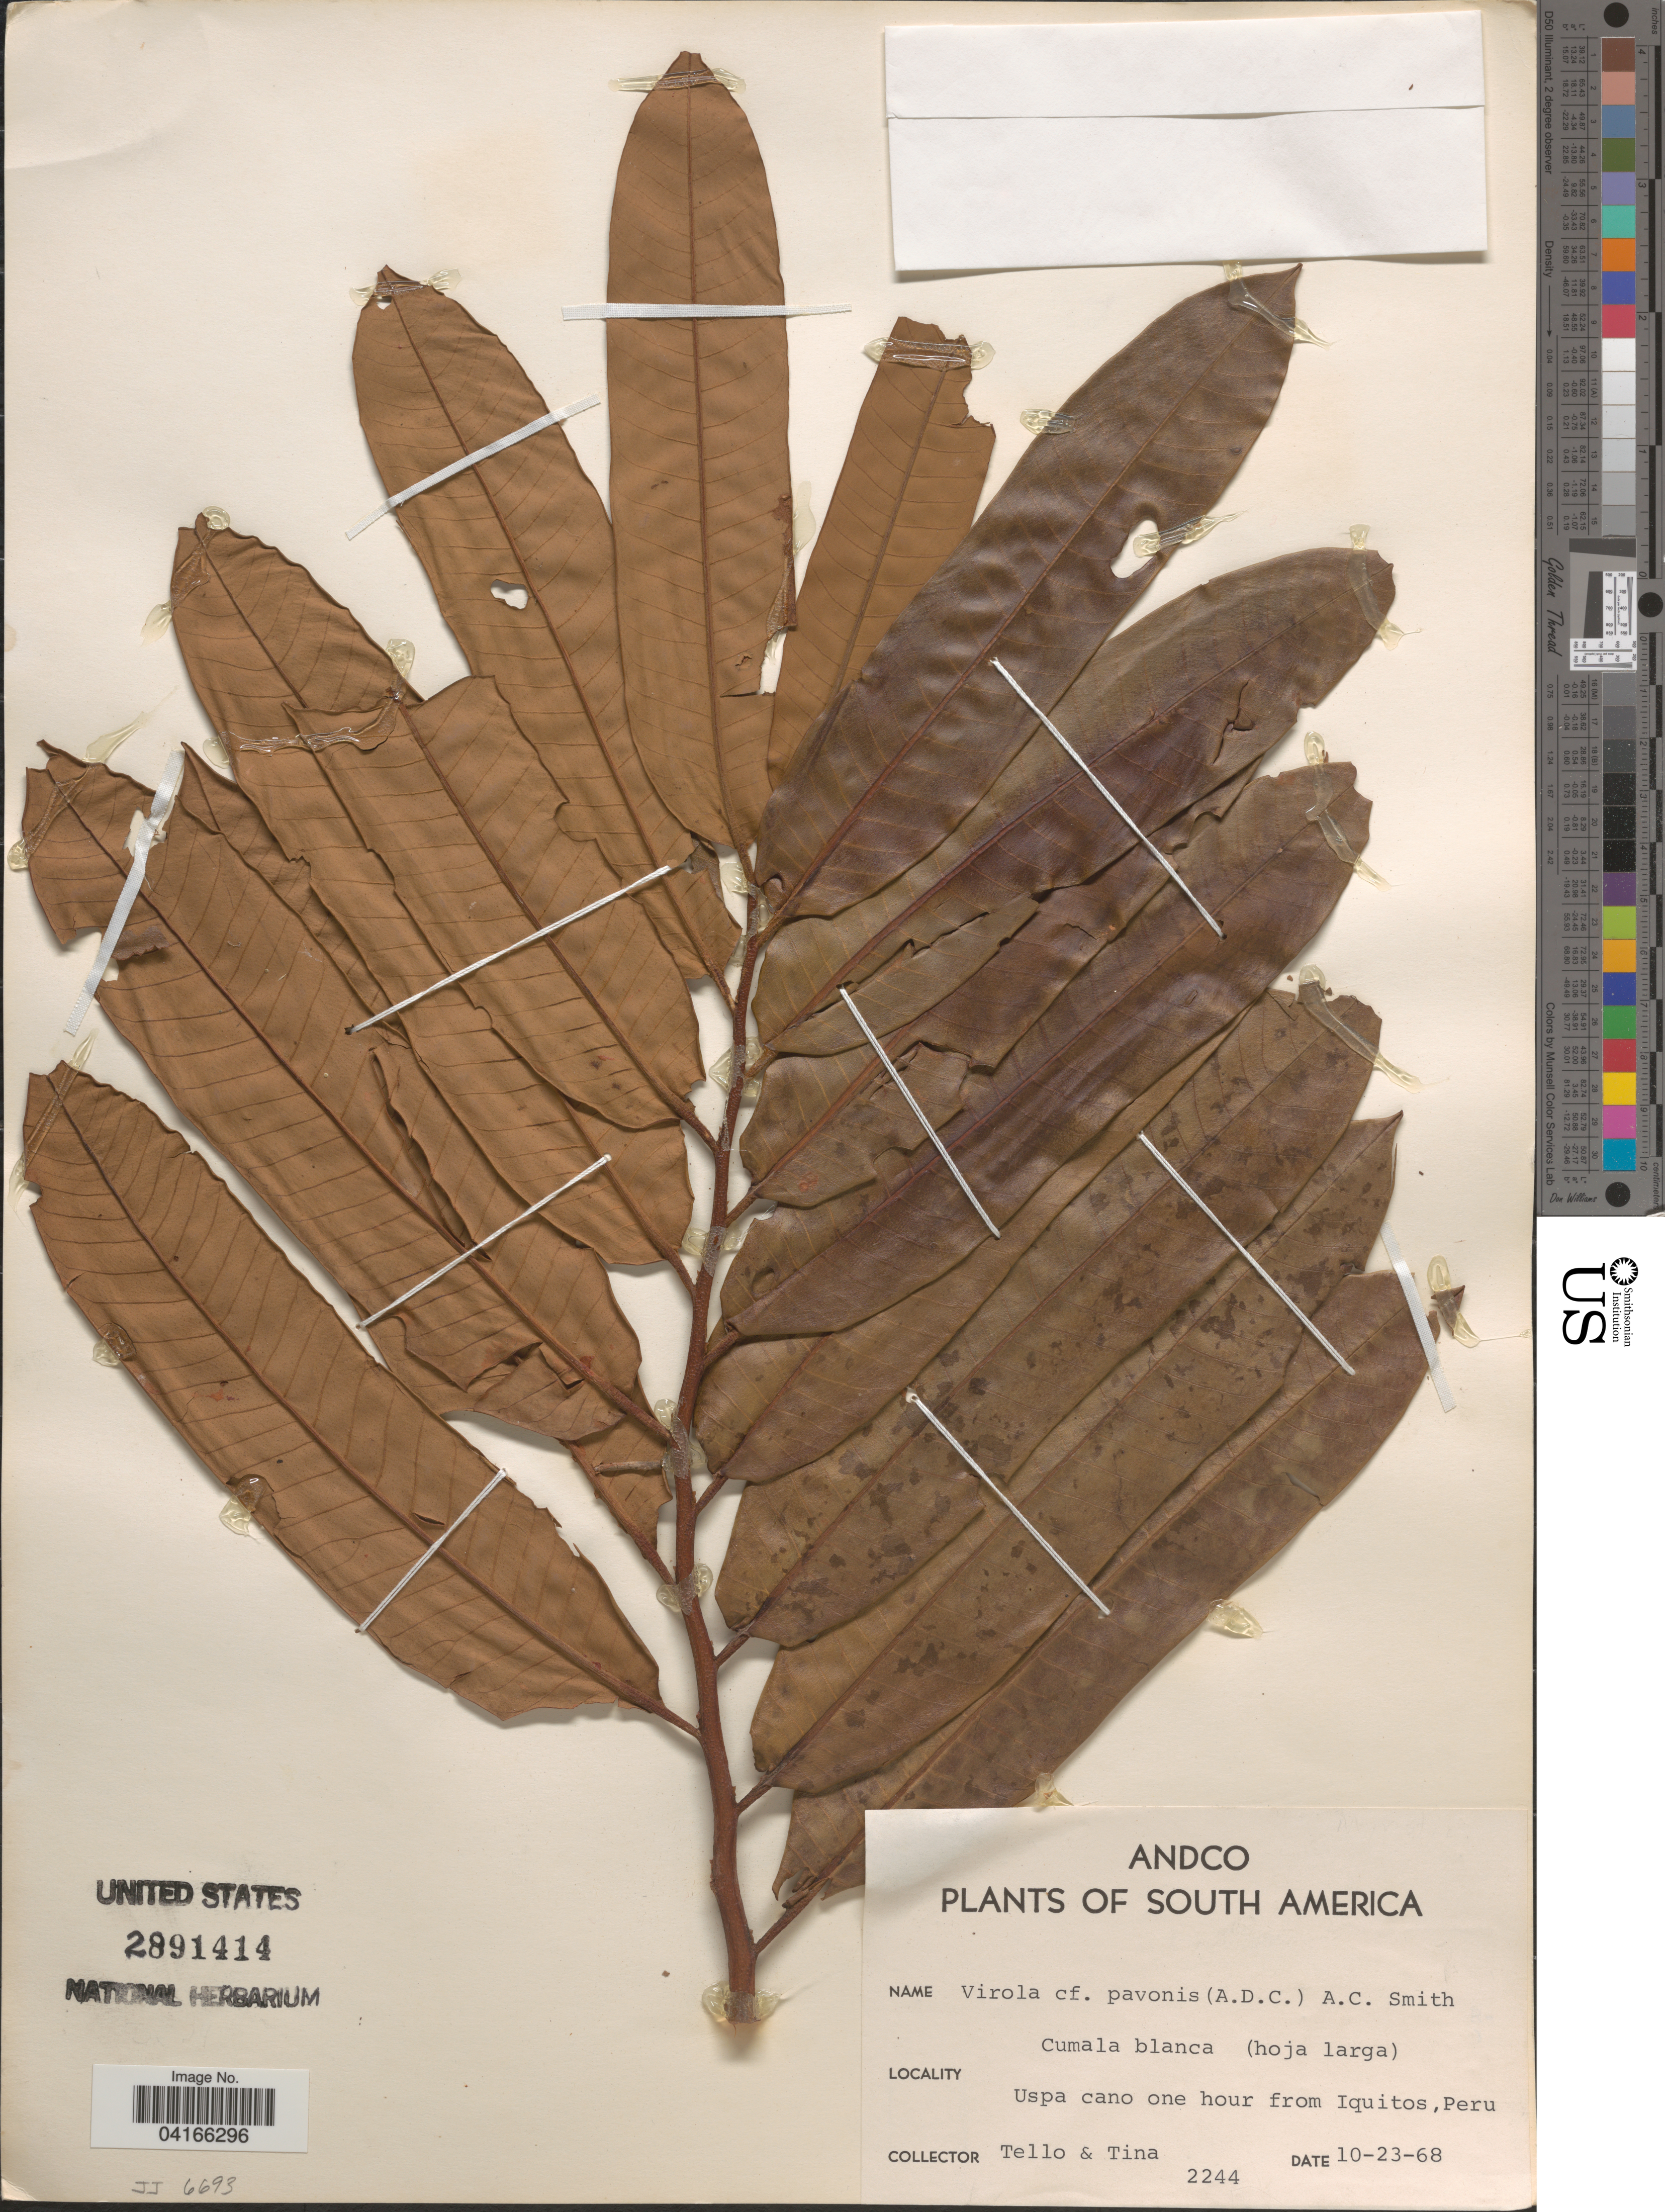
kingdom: Plantae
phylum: Tracheophyta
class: Magnoliopsida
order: Magnoliales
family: Myristicaceae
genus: Virola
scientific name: Virola pavonis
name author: (A. DC.) A.C. Sm.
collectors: -. Tello & -. Tina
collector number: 2244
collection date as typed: Transcribed d/m/y: 23/10/68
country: Peru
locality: Uspa cano one hour from Iquitos.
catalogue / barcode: US 2891414